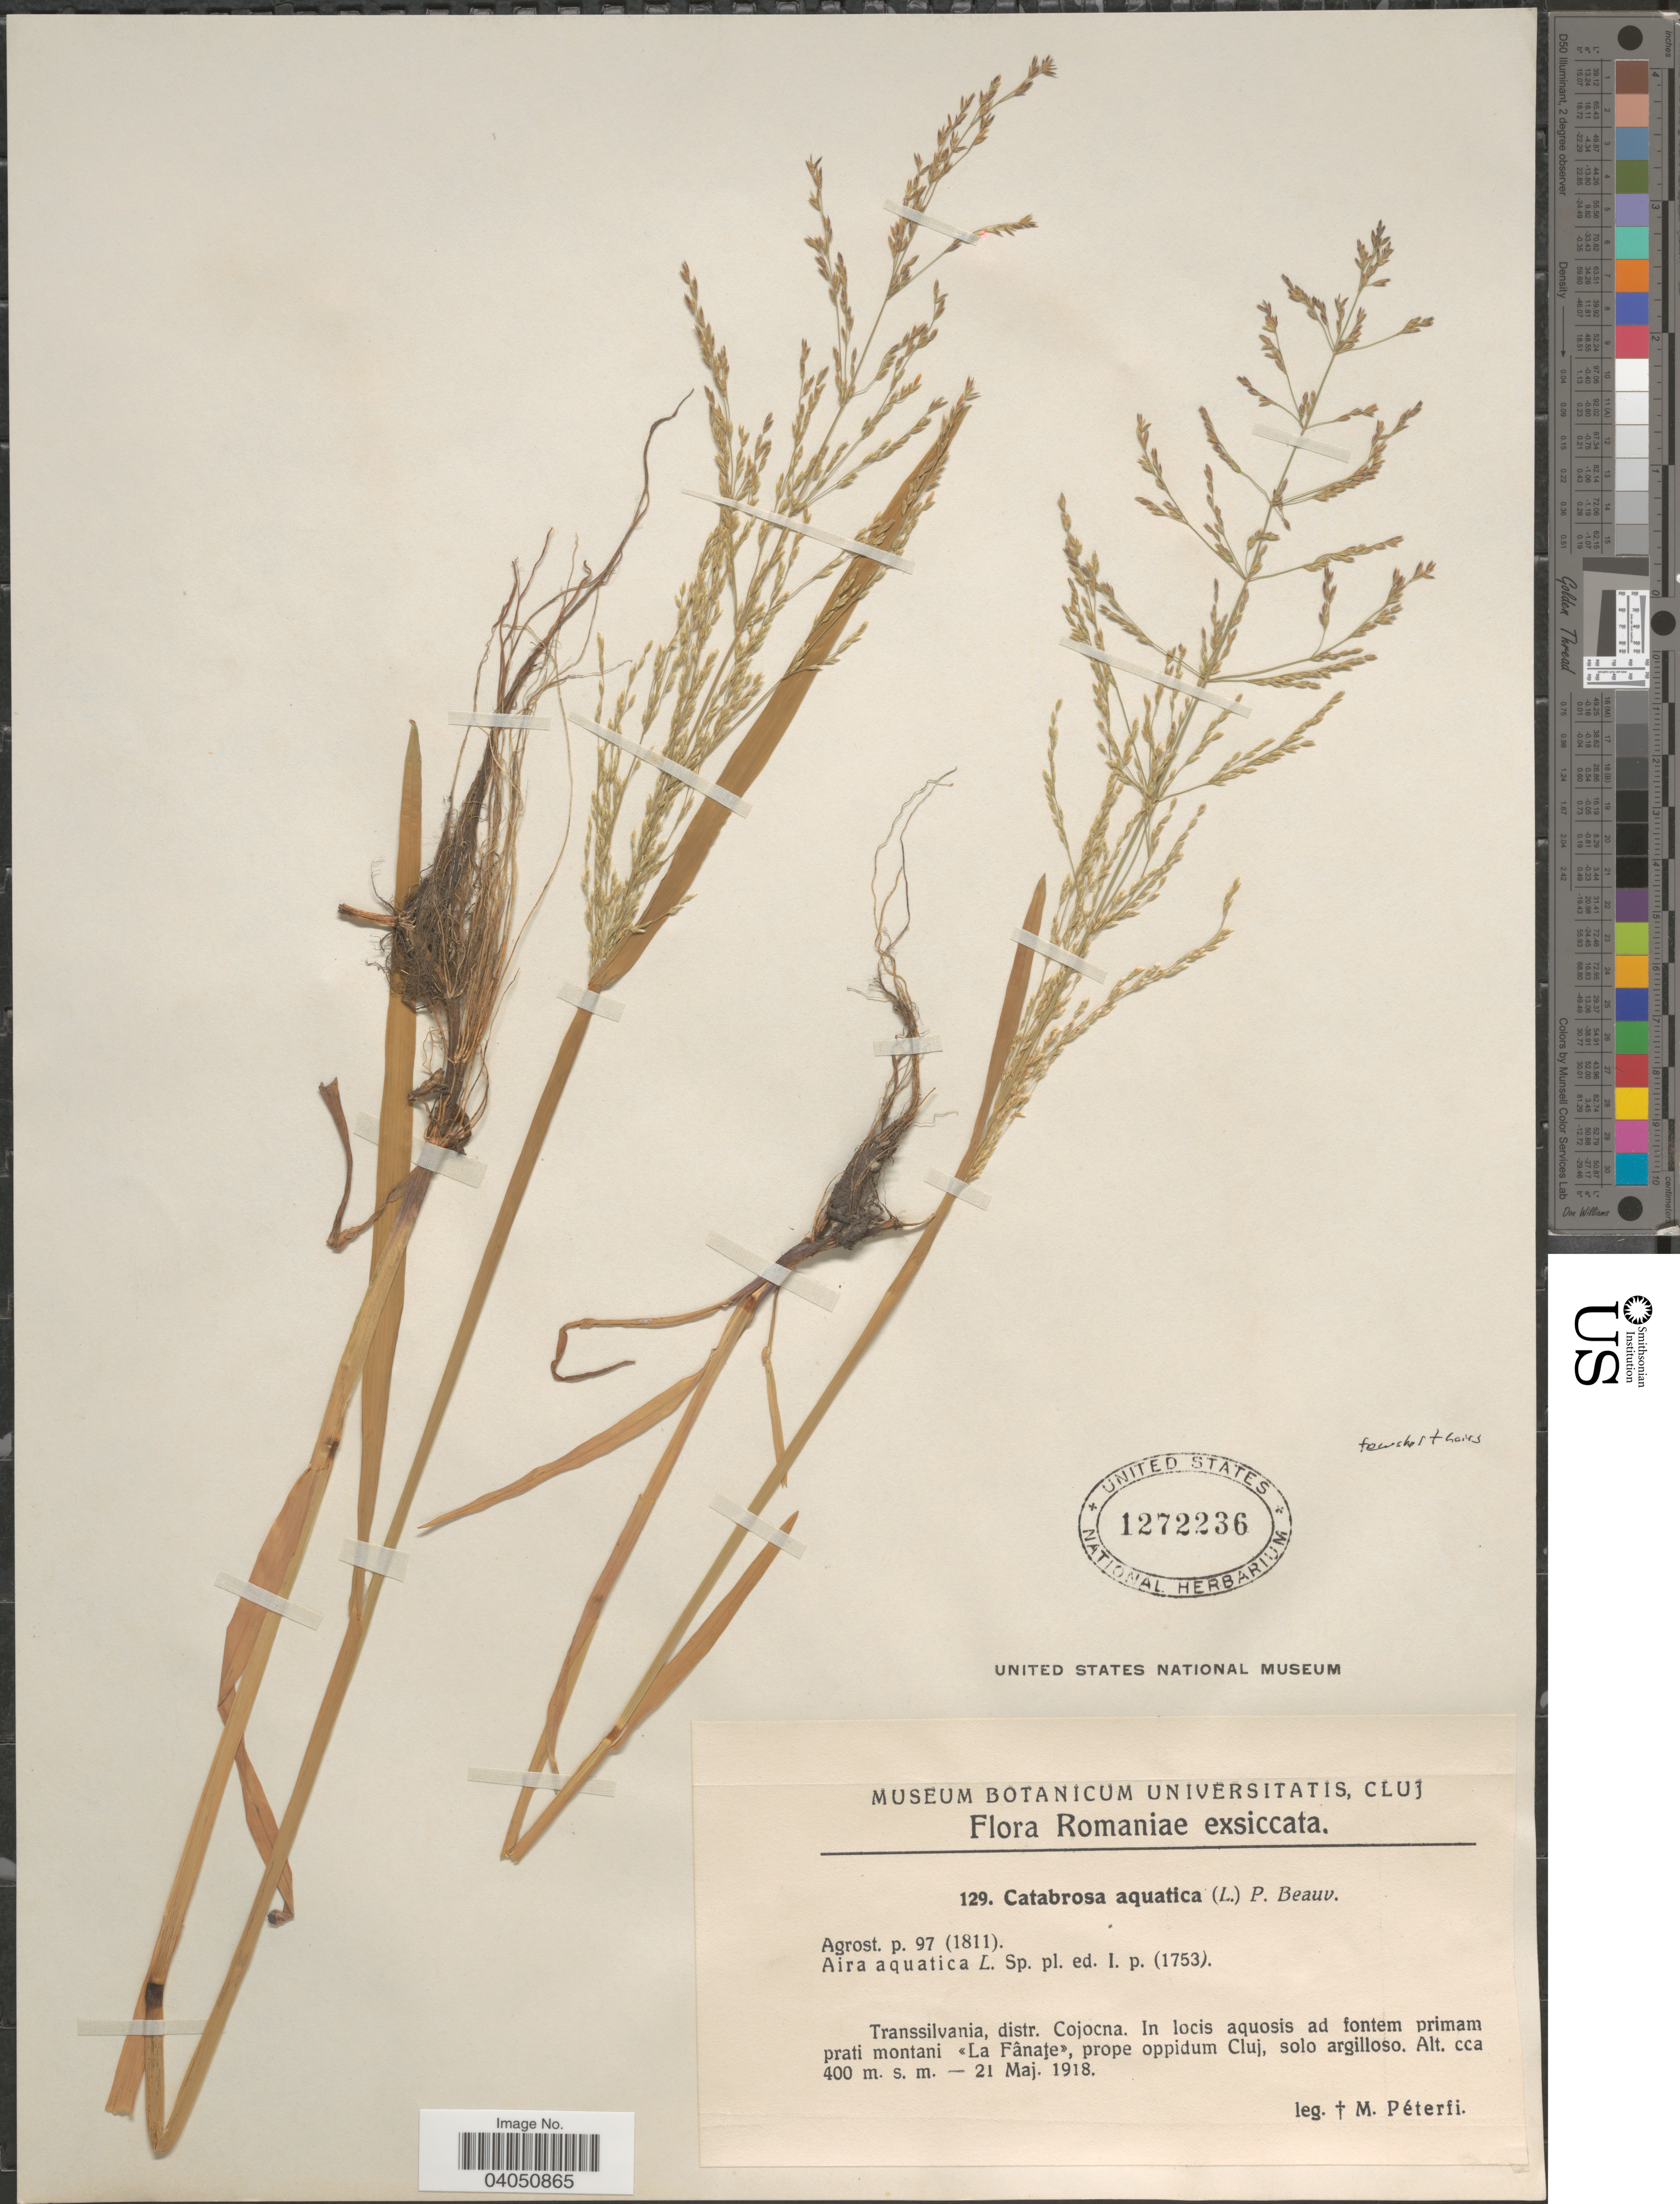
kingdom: Plantae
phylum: Tracheophyta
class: Liliopsida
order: Poales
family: Poaceae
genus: Catabrosa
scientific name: Catabrosa aquatica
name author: (L.) P. Beauv.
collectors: M. Péterfi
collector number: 129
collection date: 1918-05-21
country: Romania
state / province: Cluj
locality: Romaniae. Transsilvania, distr. Cojocna. In locis aquosis ad fontem primam prati montani La Fânate, prope oppidum Cluj.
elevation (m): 400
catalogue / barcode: US 1272236